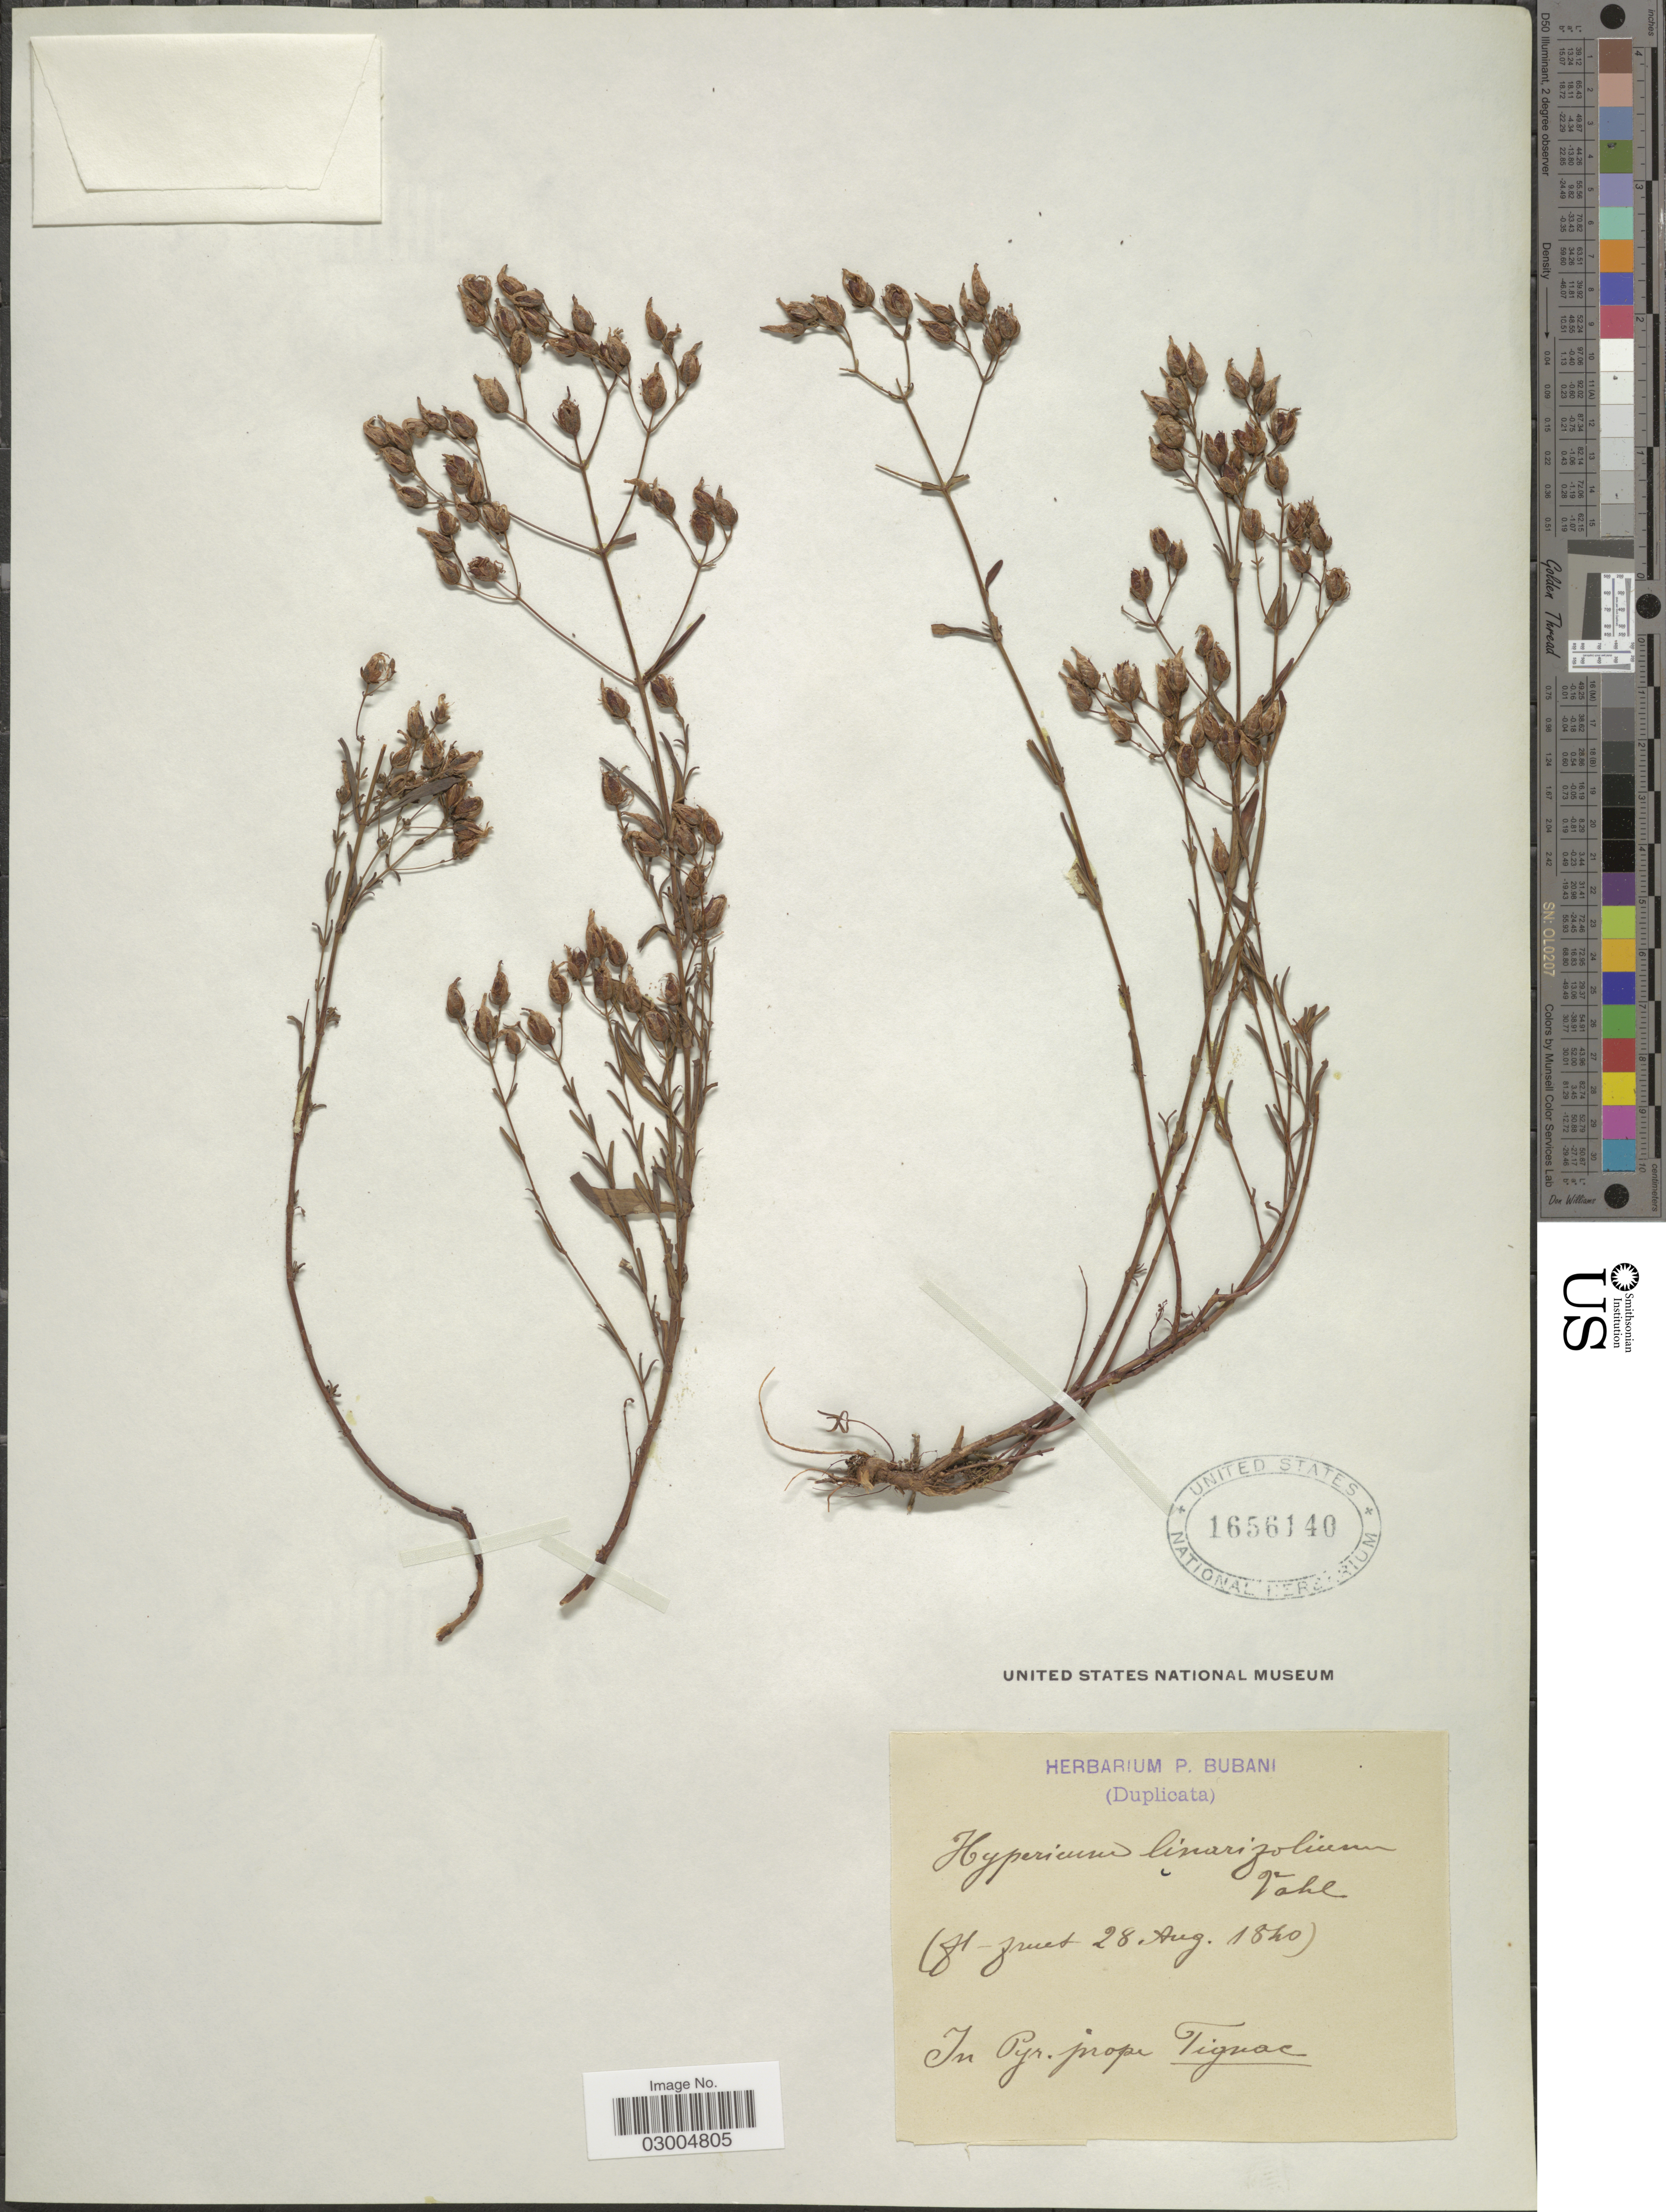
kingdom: Plantae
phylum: Tracheophyta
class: Magnoliopsida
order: Malpighiales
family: Hypericaceae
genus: Hypericum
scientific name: Hypericum linearifolium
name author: Willd.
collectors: ex herb. P. Bubani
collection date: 1840-08-28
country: France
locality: In Pyr. prope Tignac.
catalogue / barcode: US 1656140